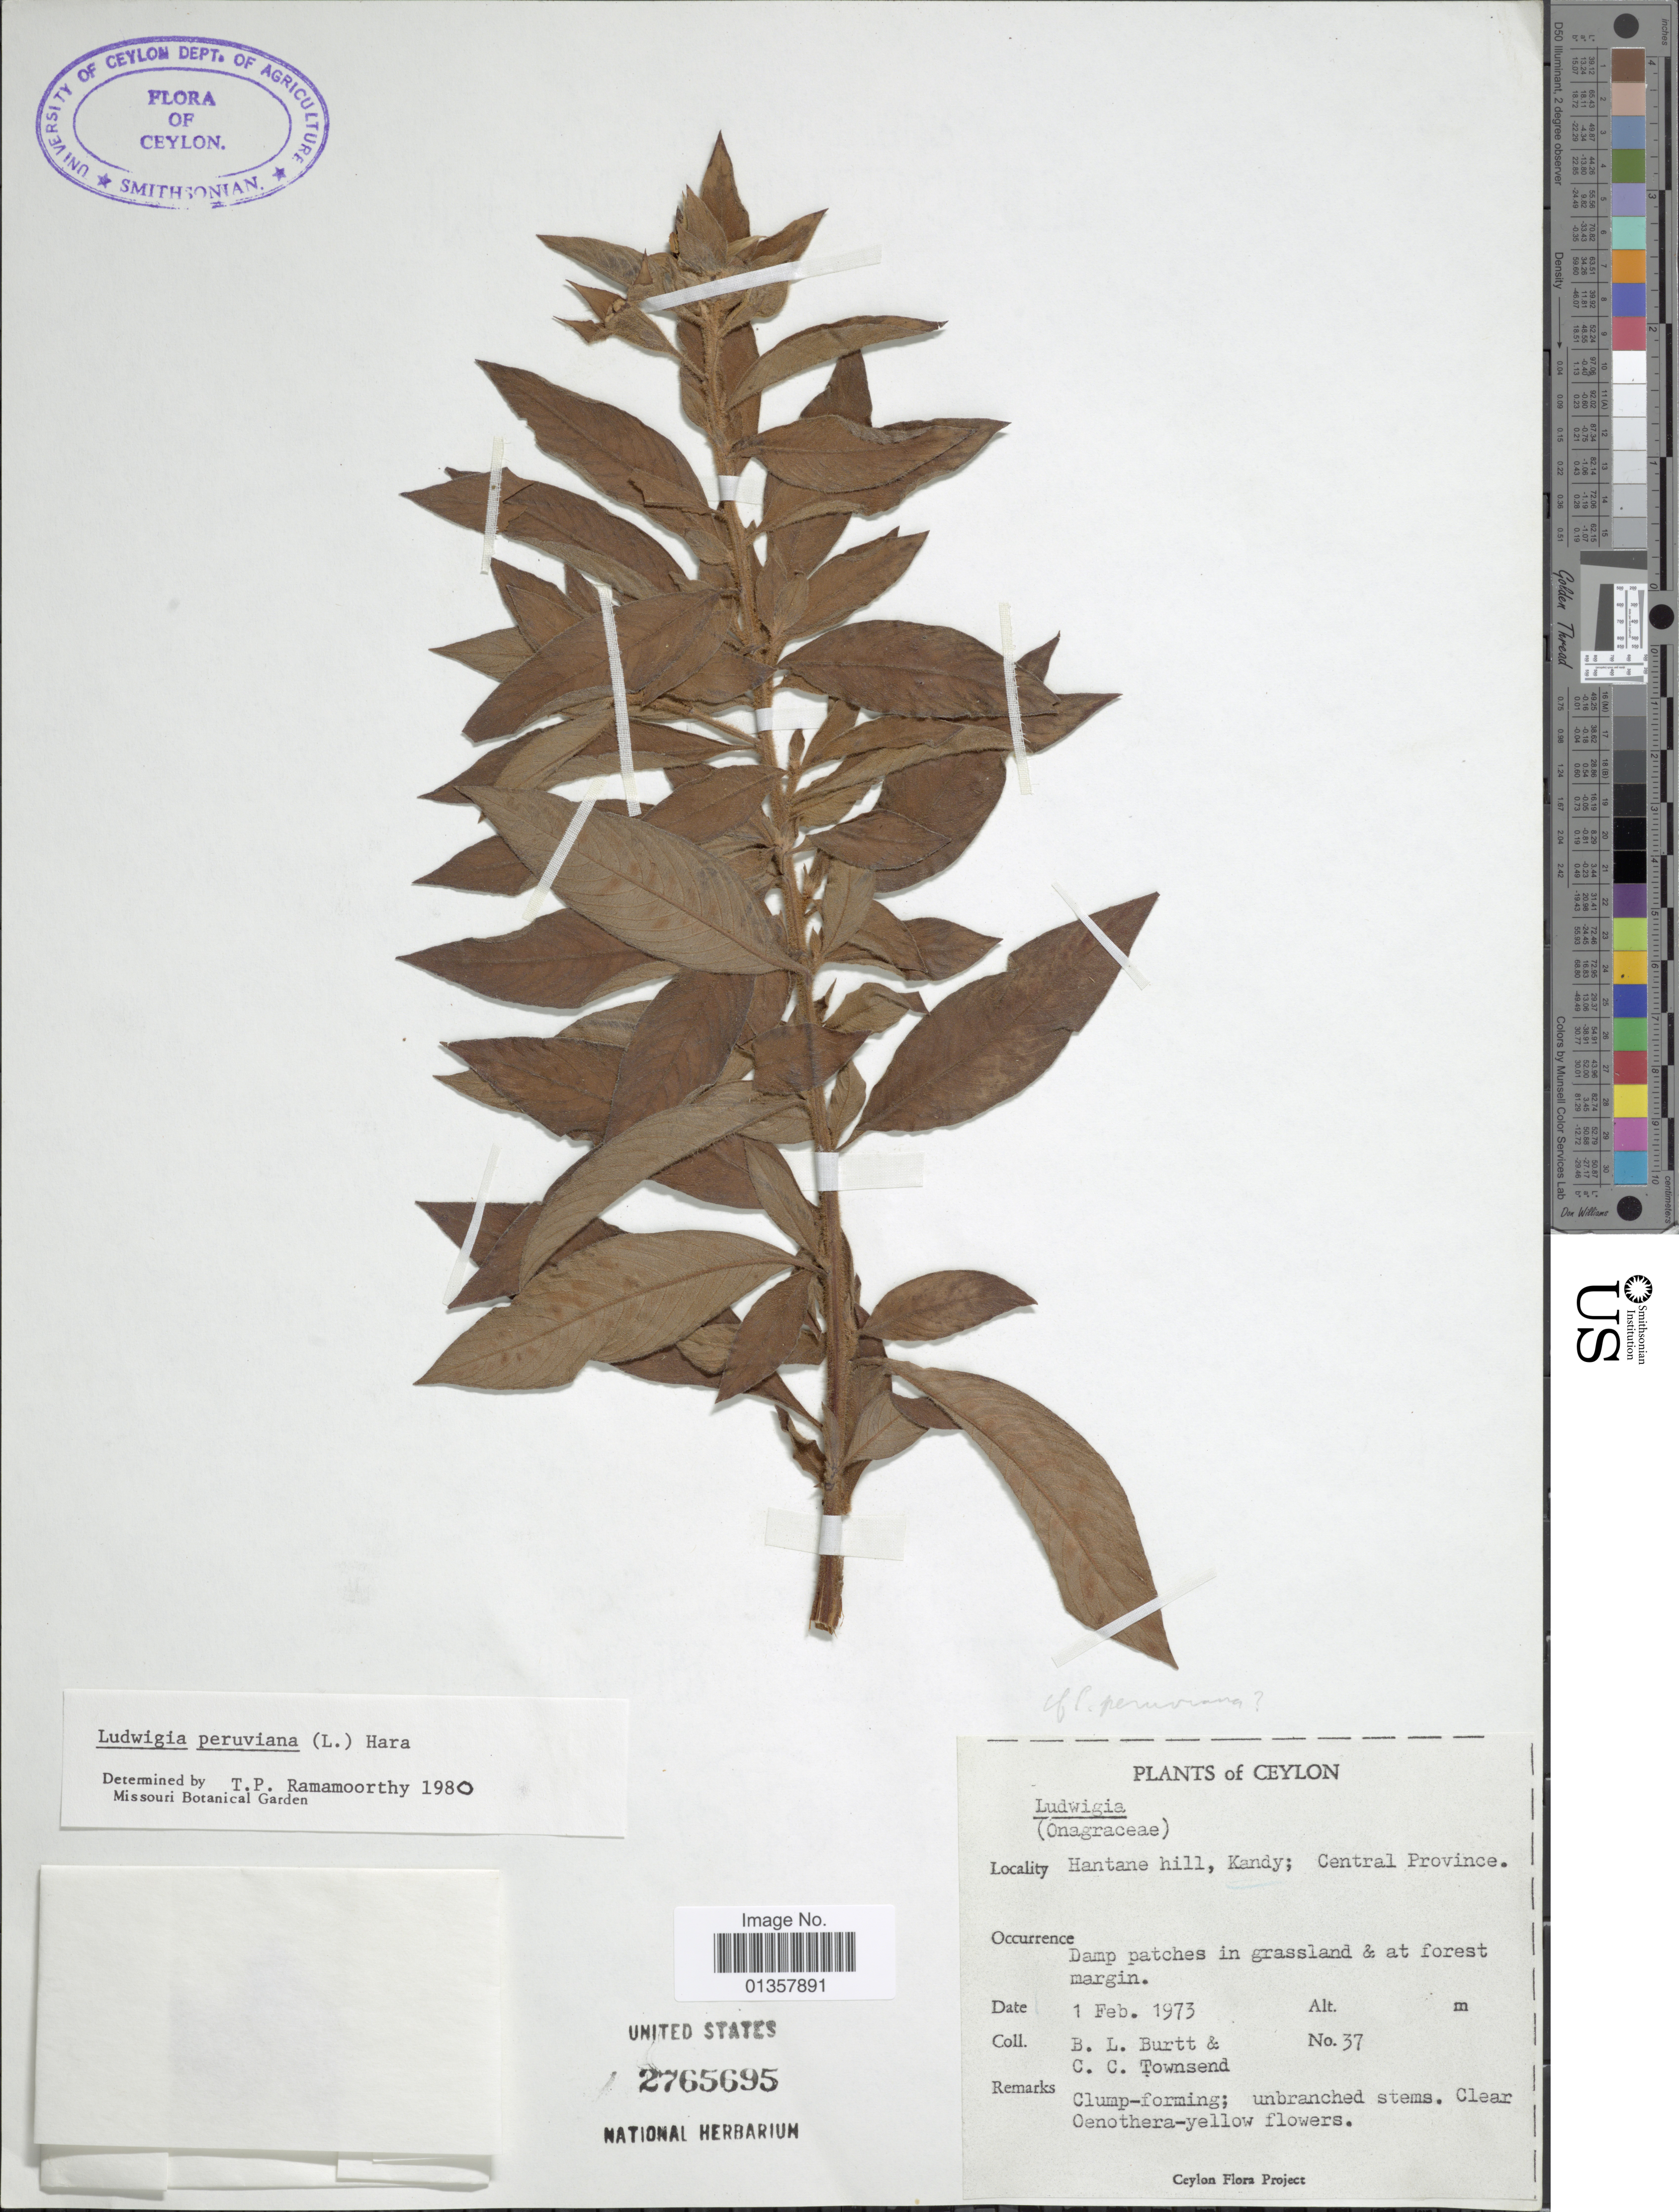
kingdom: Plantae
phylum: Tracheophyta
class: Magnoliopsida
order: Myrtales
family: Onagraceae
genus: Ludwigia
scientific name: Ludwigia peruviana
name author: (L.) H. Hara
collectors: B. L. Burtt & C. C. Townsend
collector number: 37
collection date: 1973-02-01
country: Sri Lanka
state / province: Central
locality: Hantane hill, Kandy; Central Province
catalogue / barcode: US 2765695